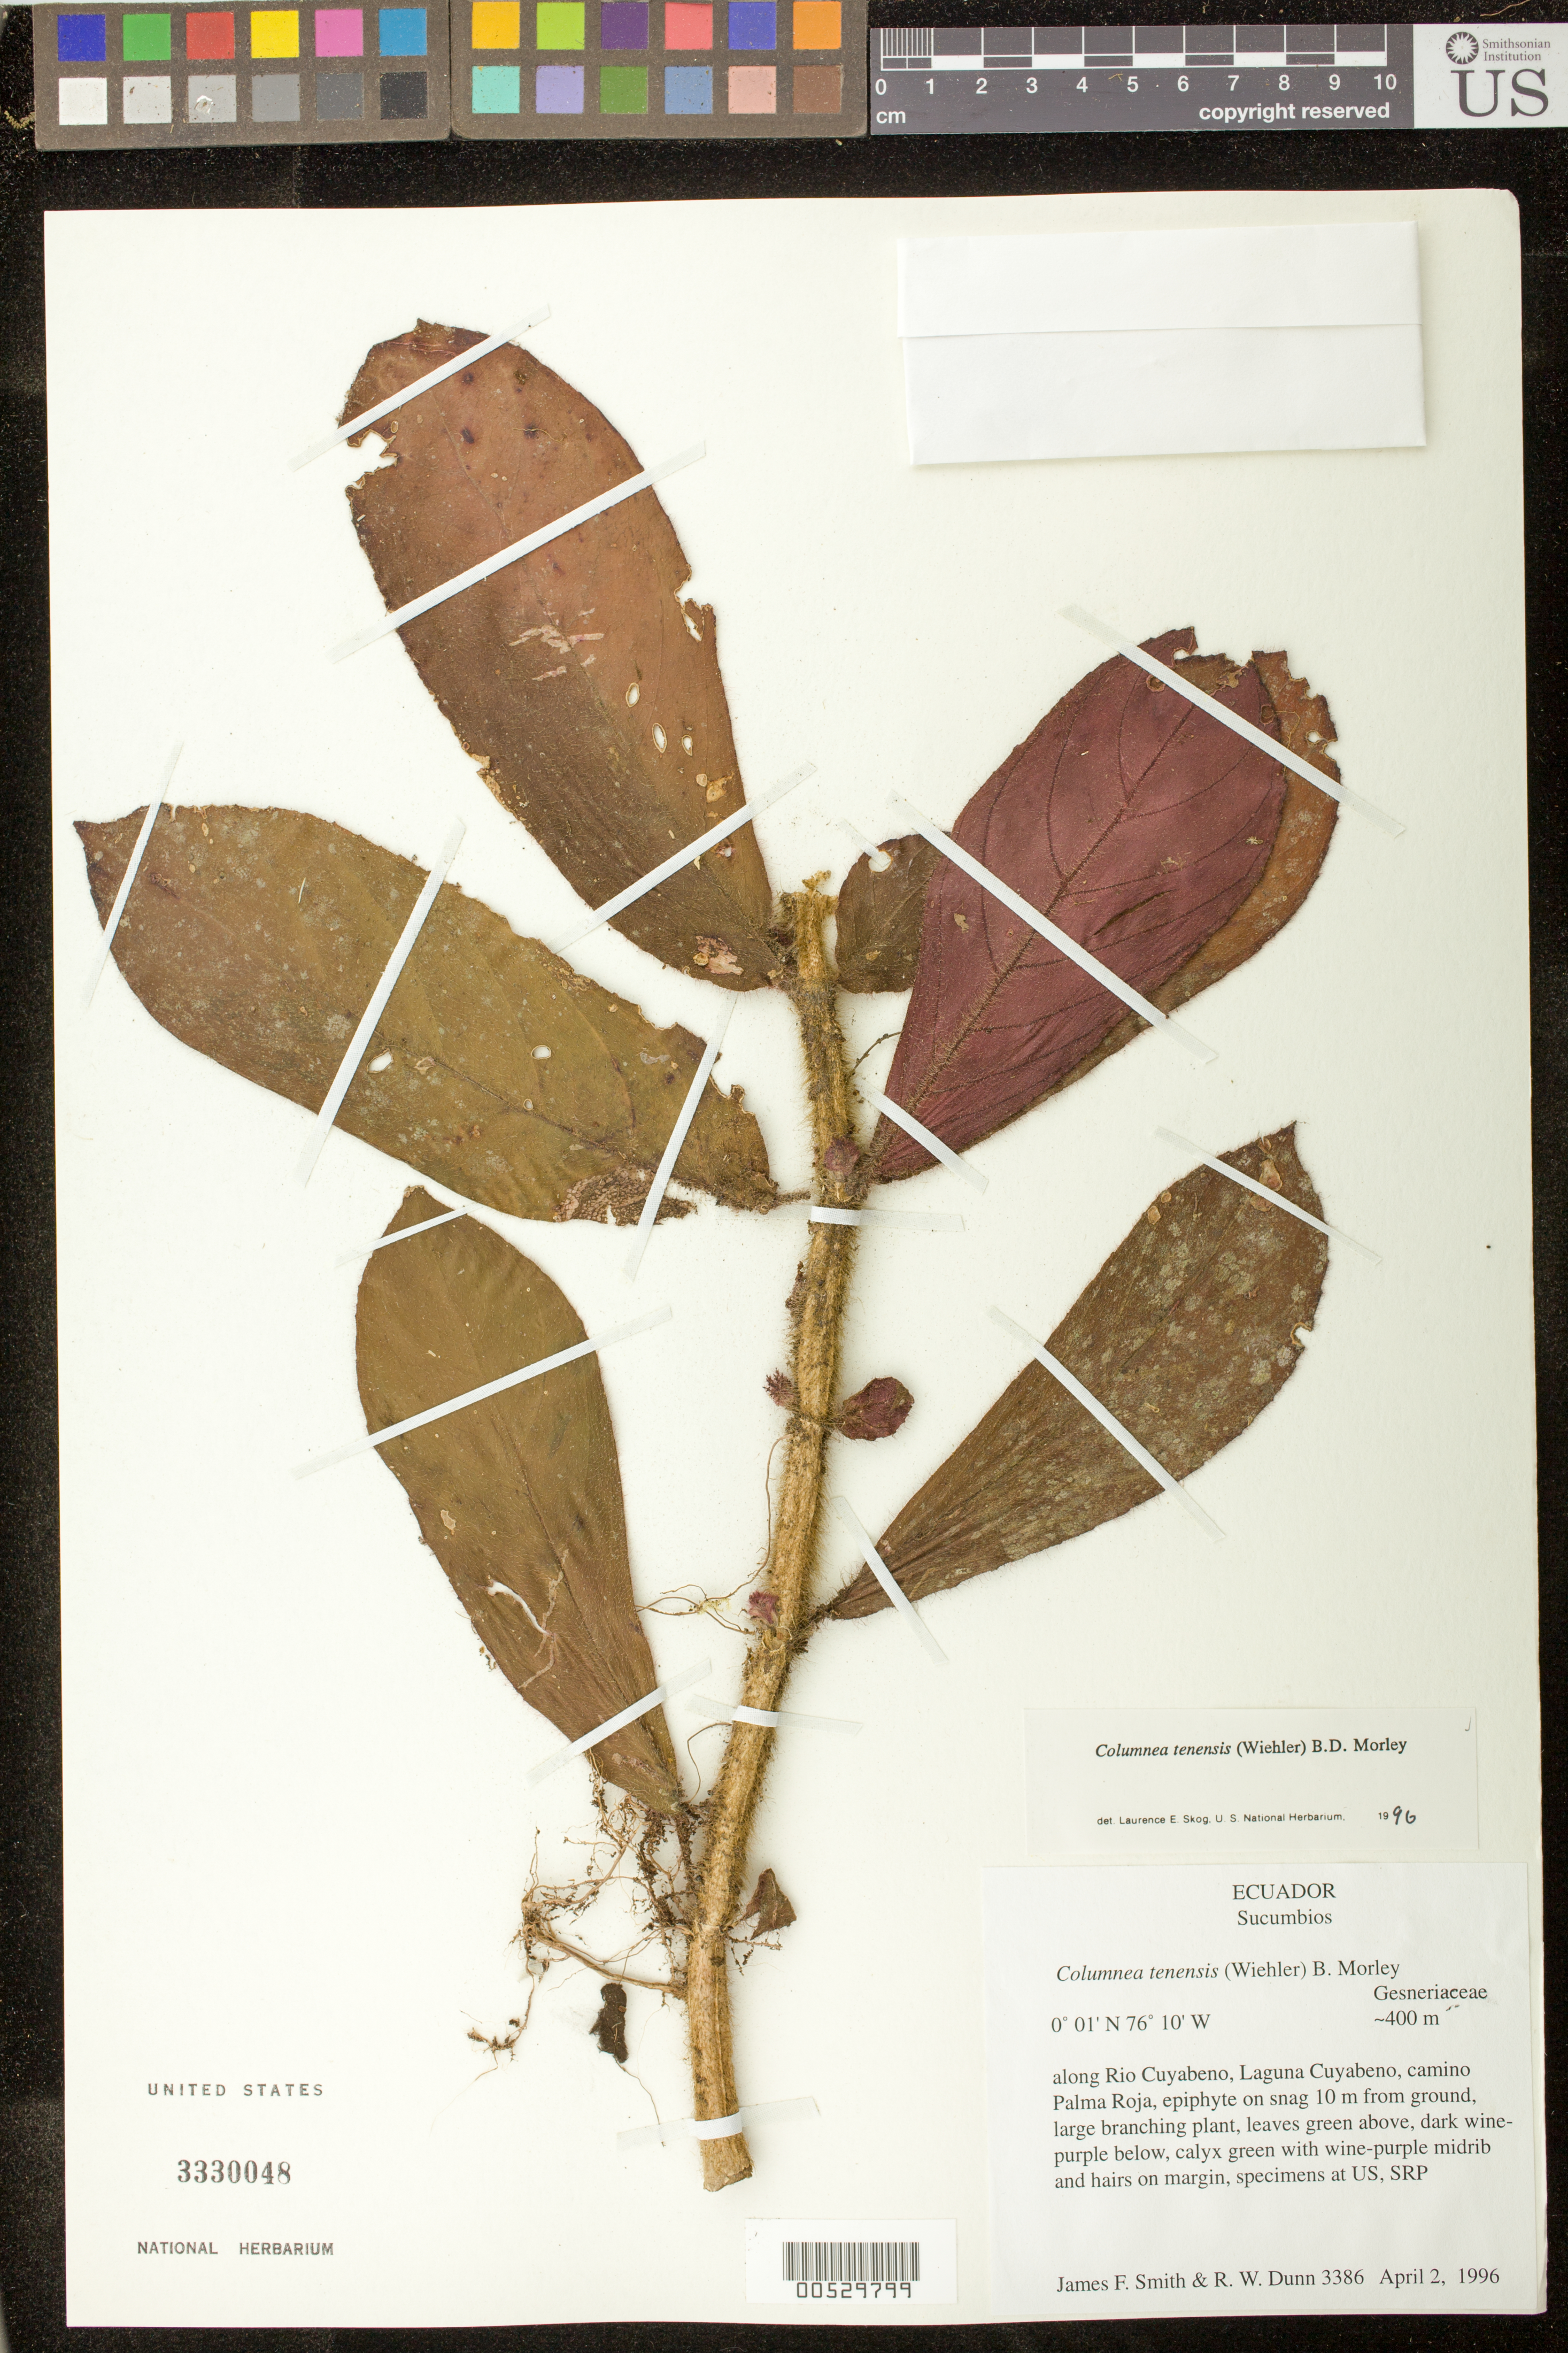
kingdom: Plantae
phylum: Tracheophyta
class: Magnoliopsida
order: Lamiales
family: Gesneriaceae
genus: Columnea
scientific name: Columnea illepida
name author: H.E. Moore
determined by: Clark, J. L.; Skog, Laurence E.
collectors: J. Smith & R. Dunn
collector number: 3386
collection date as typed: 02 Apr 1996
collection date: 1996-04-02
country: Ecuador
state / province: Sucumbíos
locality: Along Rio Cuyabeno, Laguna Cuyabeno, camino Palma Roja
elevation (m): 400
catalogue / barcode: US 3330048